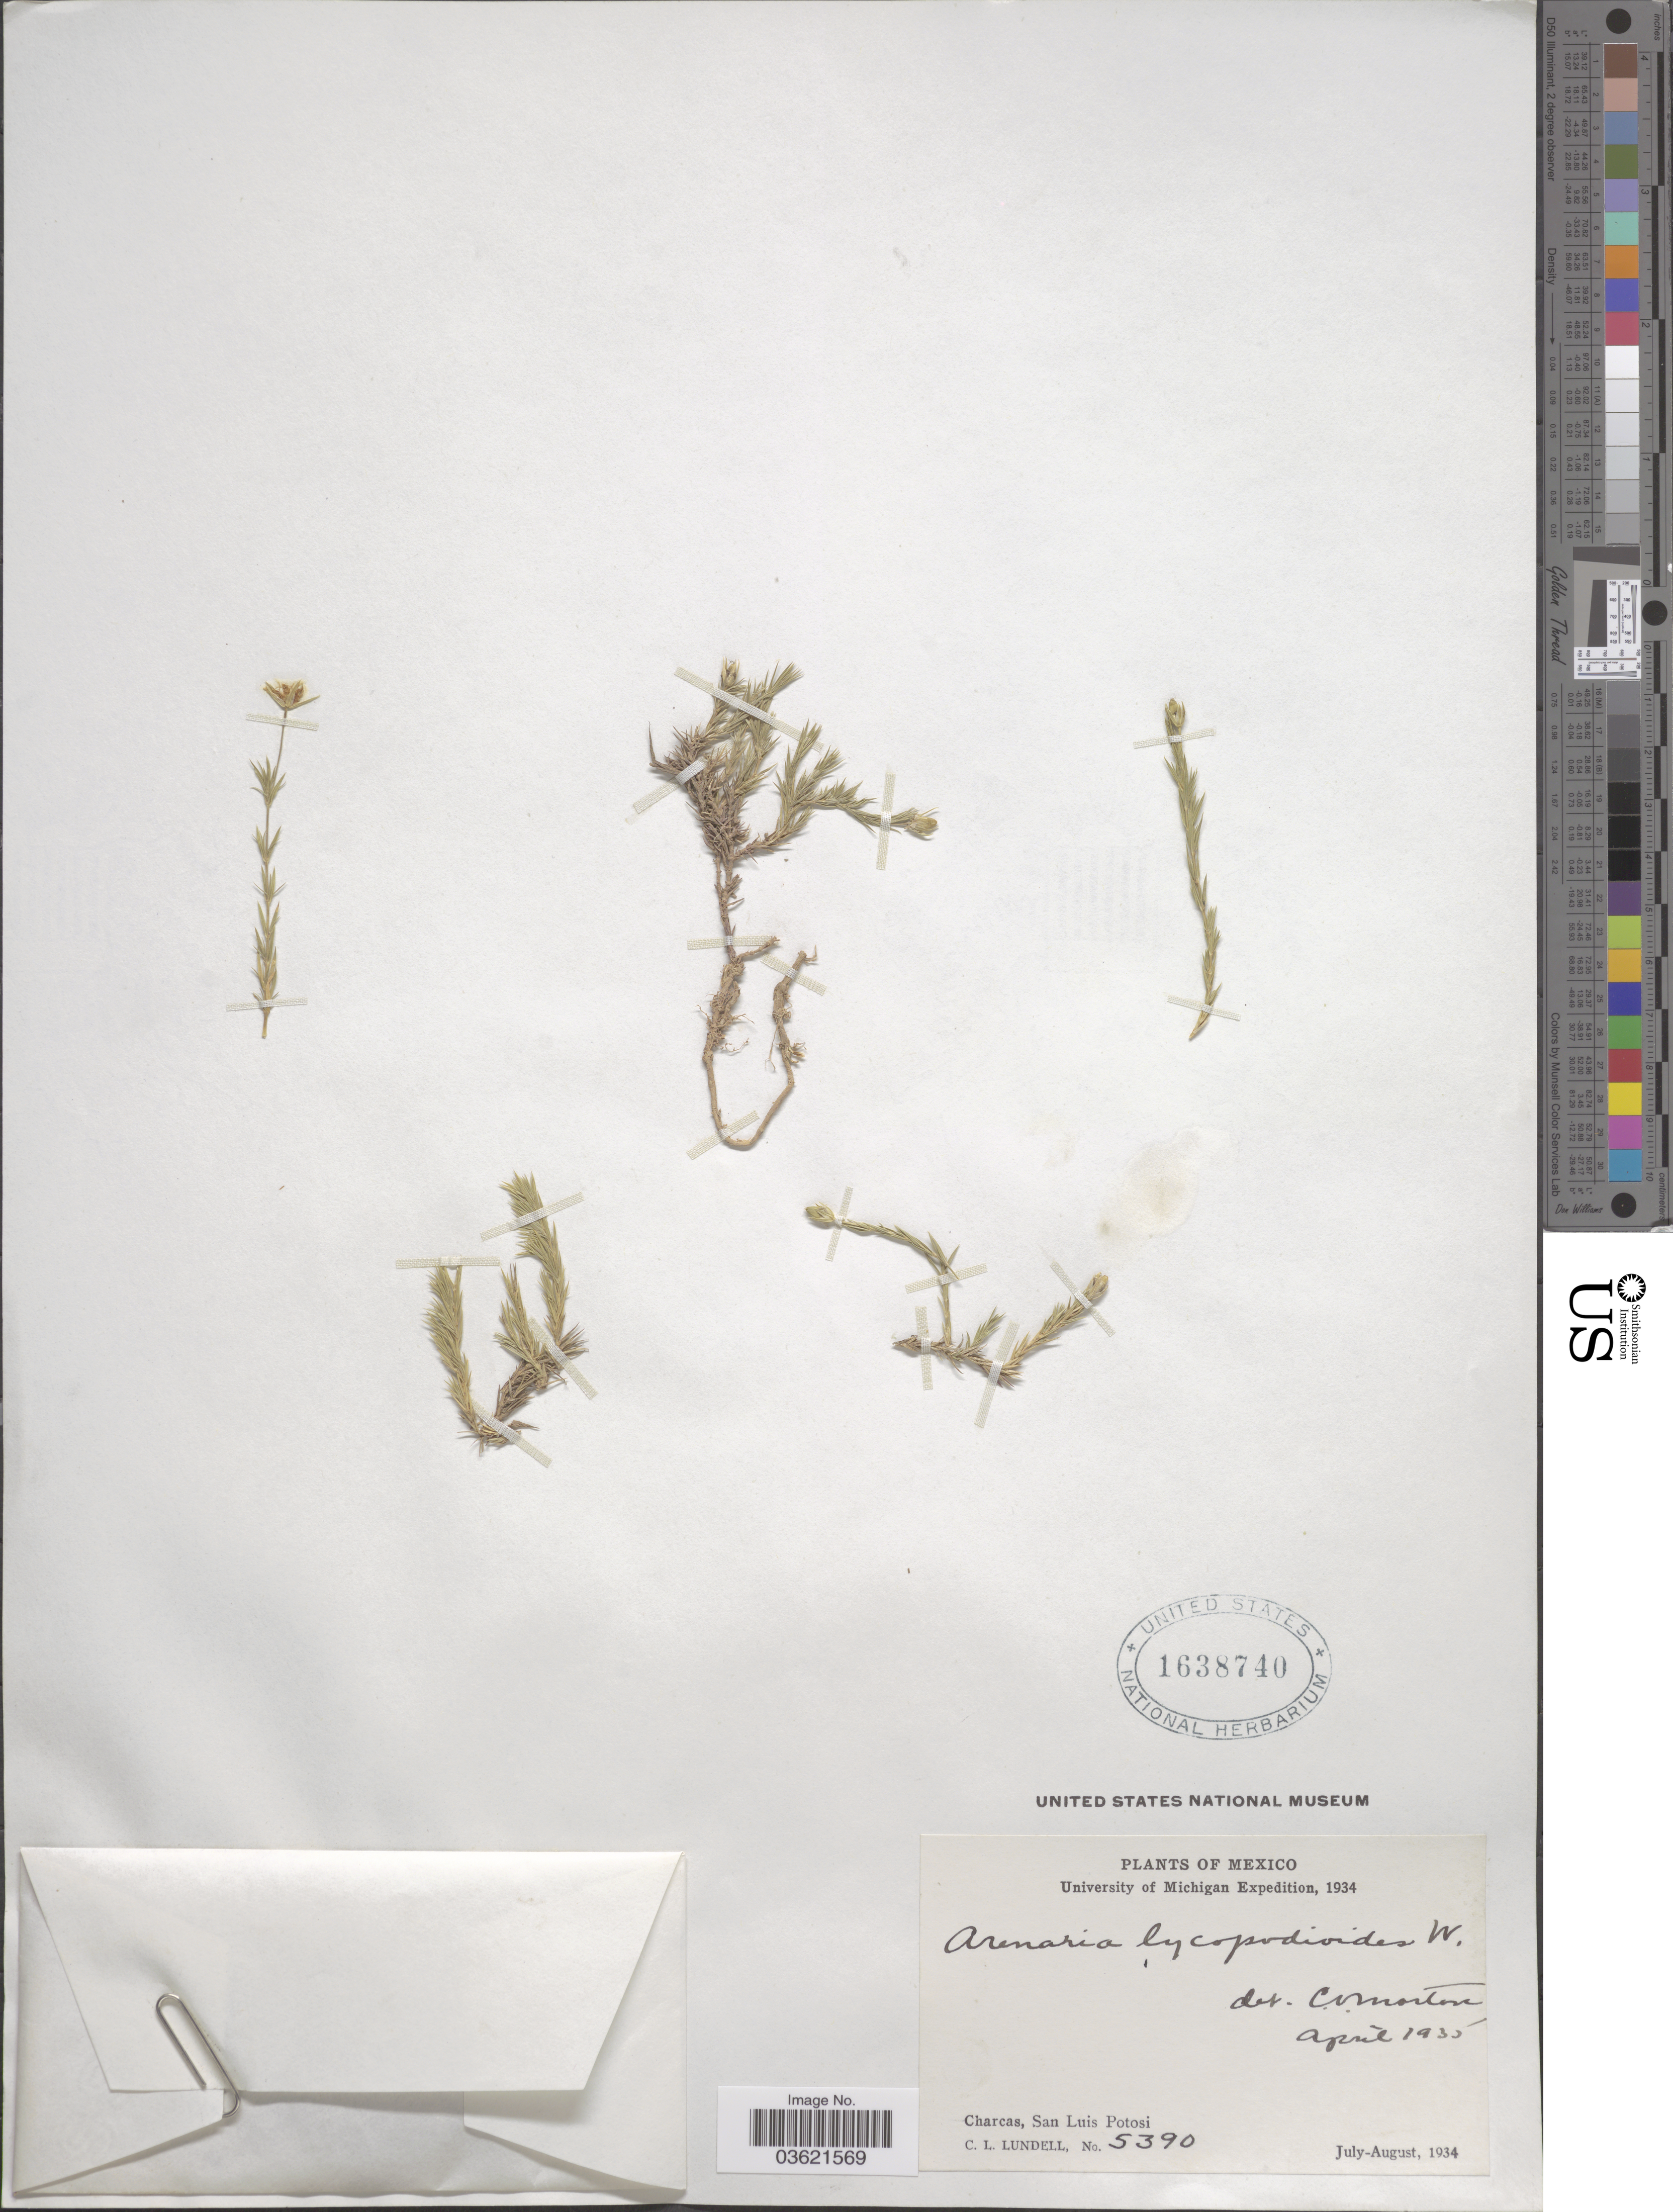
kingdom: Plantae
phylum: Tracheophyta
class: Magnoliopsida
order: Caryophyllales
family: Caryophyllaceae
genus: Arenaria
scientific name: Arenaria lycopodioides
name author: Willd. ex Schltdl.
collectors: C. L. Lundell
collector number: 5390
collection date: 1934-07/1934-08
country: Mexico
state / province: San Luis Potosí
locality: Charcas.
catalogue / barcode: US 1638740